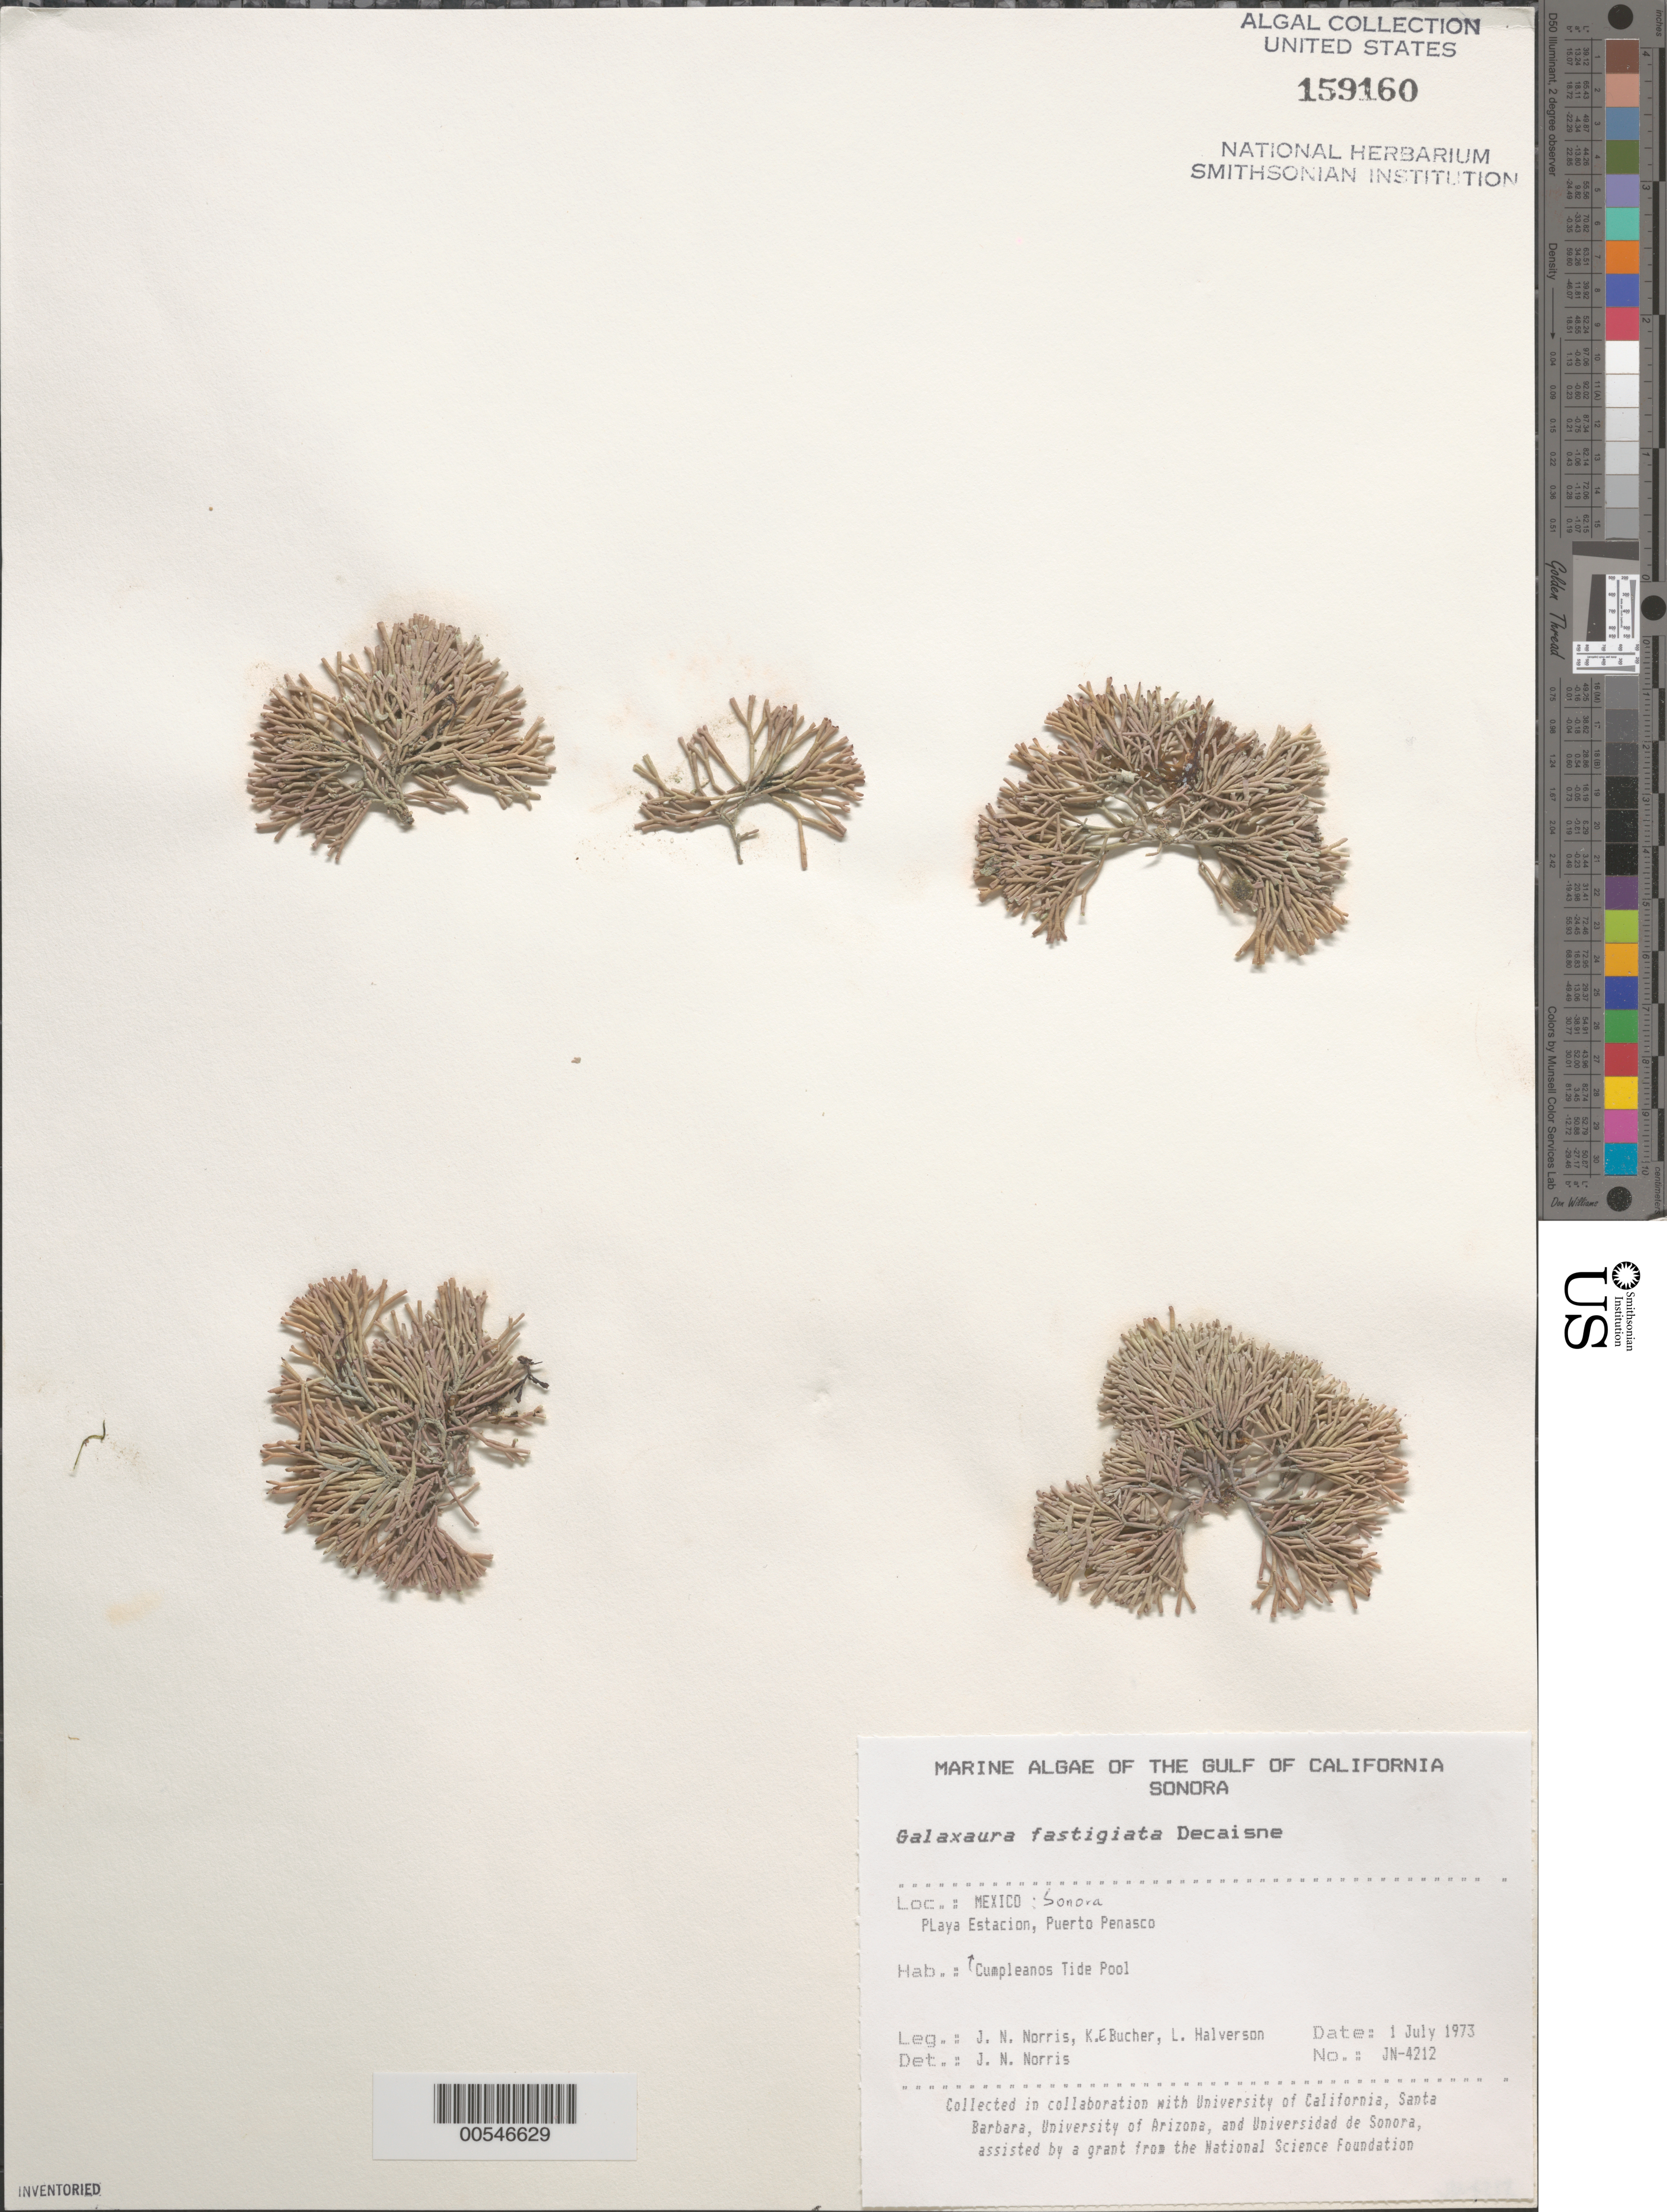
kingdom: Plantae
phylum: Rhodophyta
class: Florideophyceae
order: Nemaliales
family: Galaxauraceae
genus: Tricleocarpa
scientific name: Tricleocarpa fastigiata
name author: (Decne.) Huisman et al.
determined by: Algae name updating Project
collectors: J. N. Norris, K. E. Bucher & L. Halverson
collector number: JN-4212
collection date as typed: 01 Jul 1973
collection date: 1973-07-01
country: Mexico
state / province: Sonora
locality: Playa Estacion, Puerto Penasco, Cumpleanos Tide Pool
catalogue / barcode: US 159160